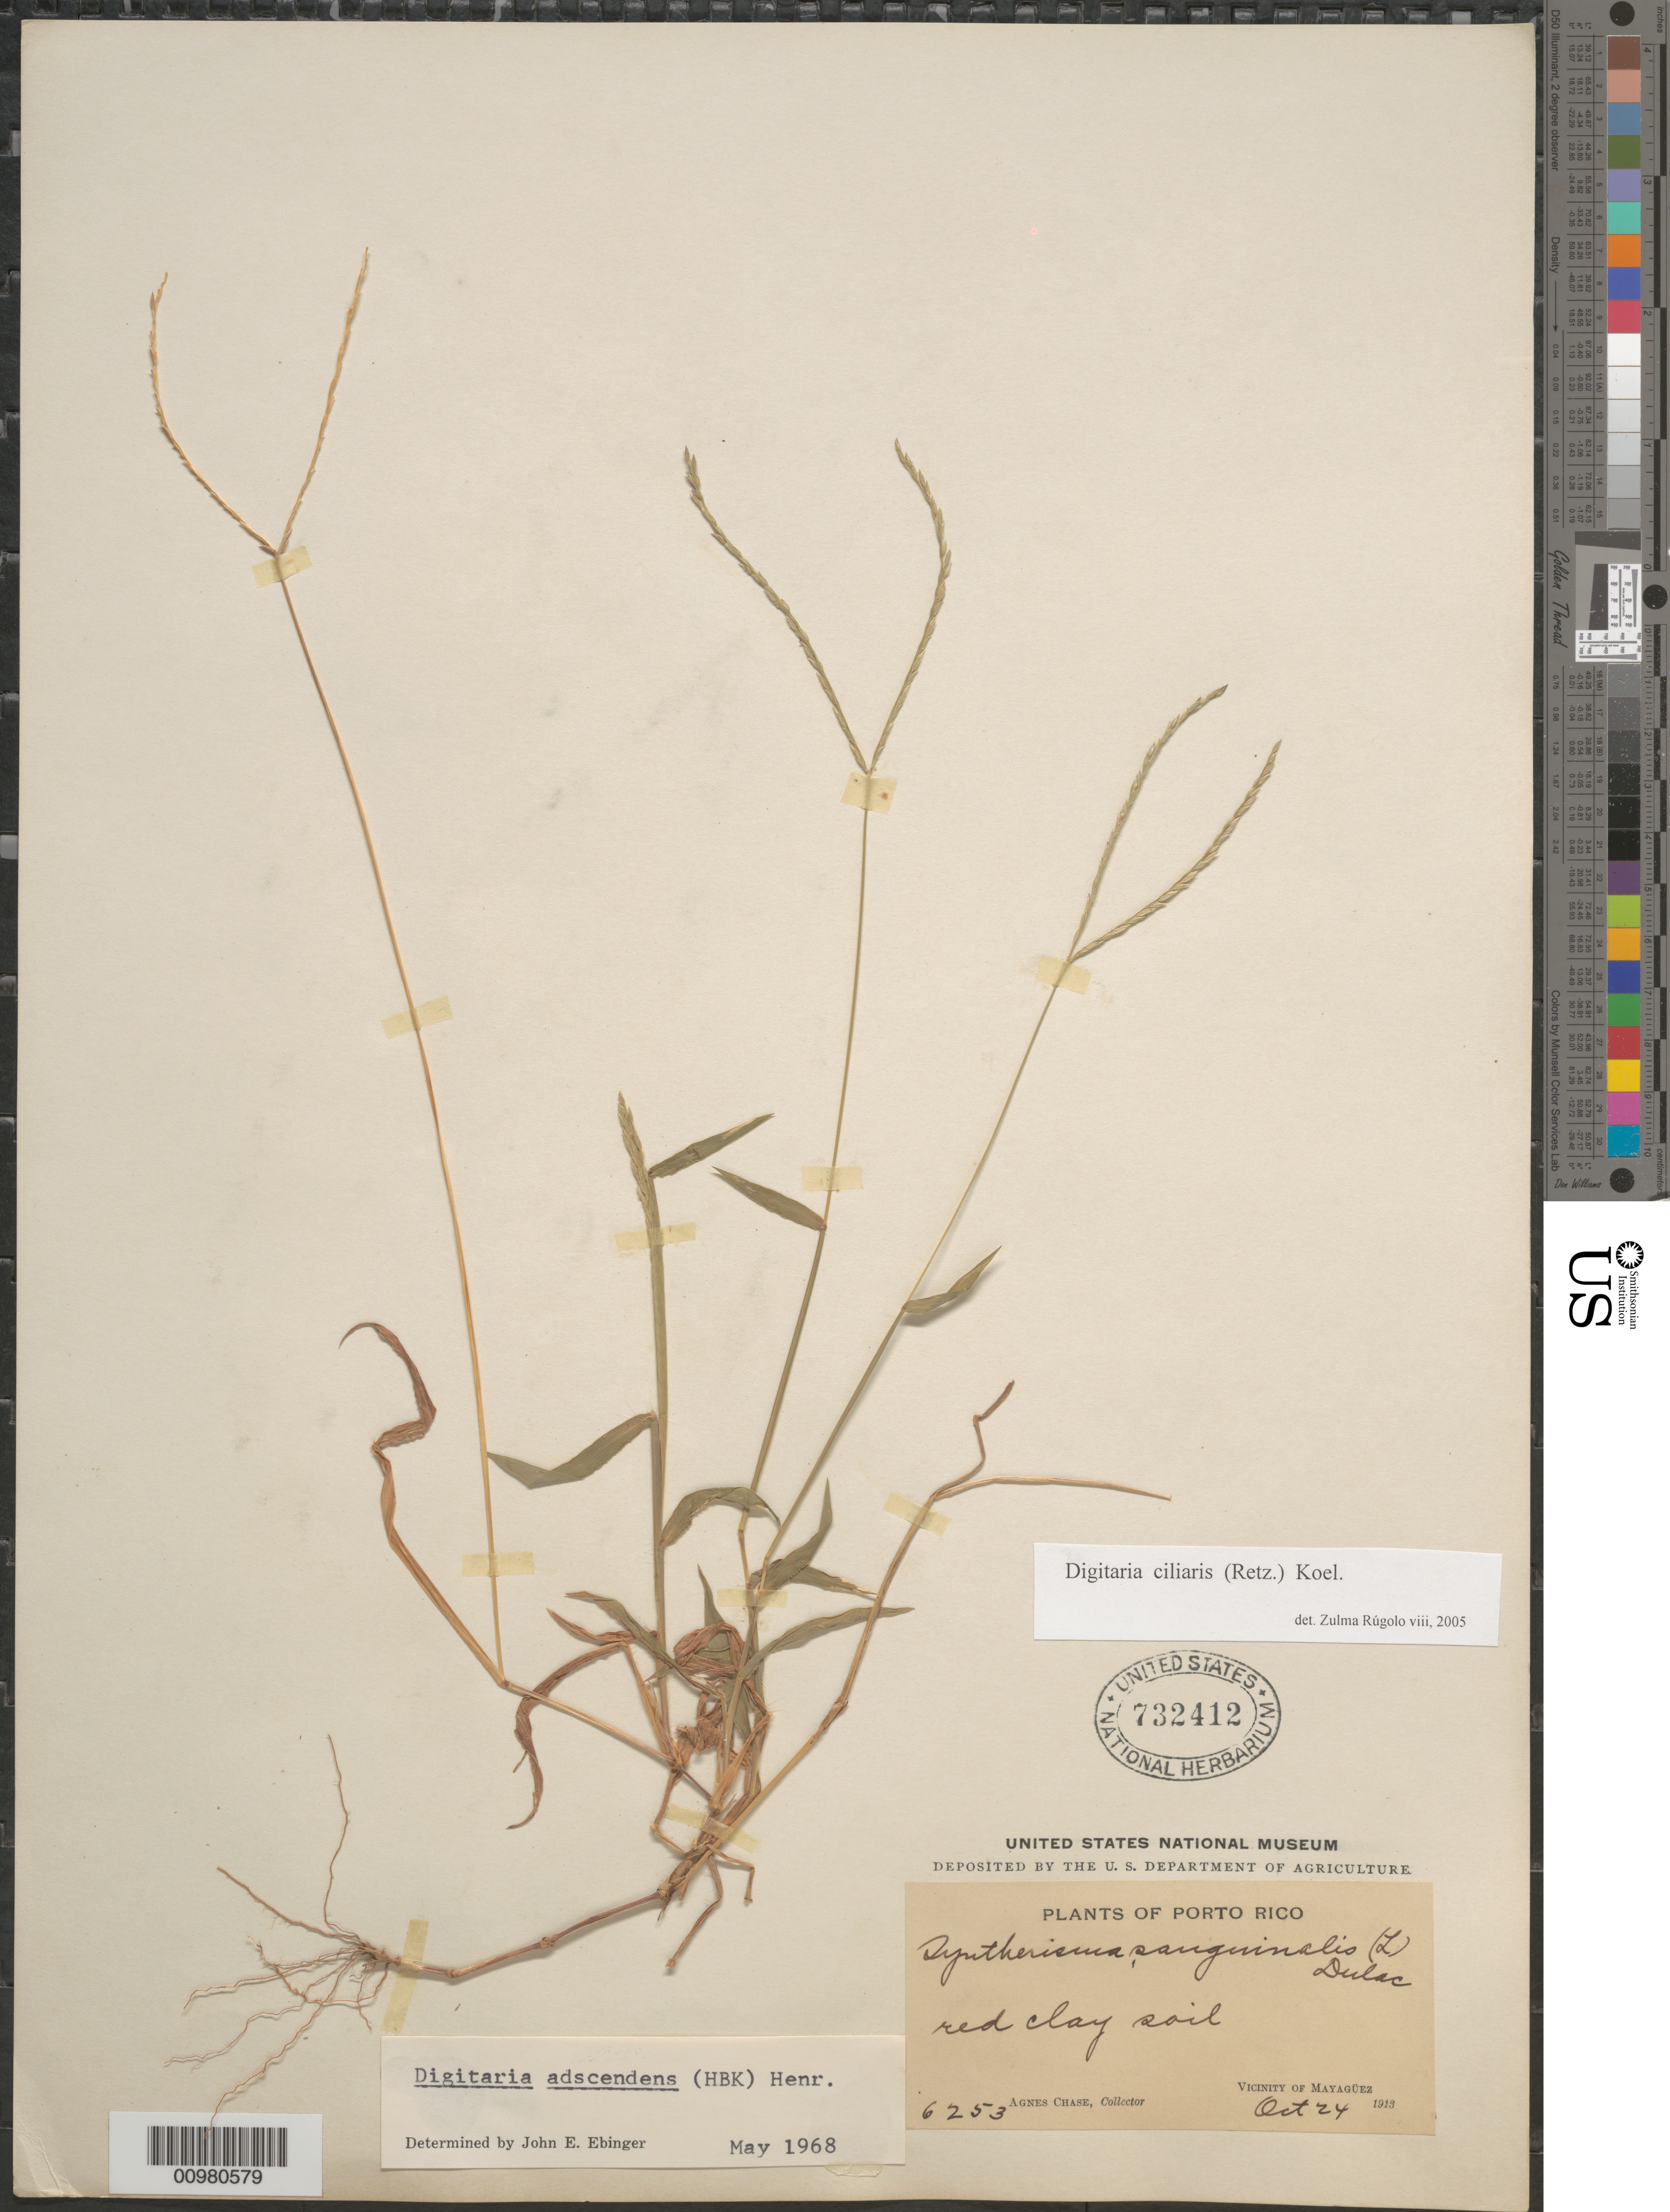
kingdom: Plantae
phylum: Tracheophyta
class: Liliopsida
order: Poales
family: Poaceae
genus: Digitaria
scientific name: Digitaria ciliaris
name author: (Retz.) Koeler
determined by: Rúgolo, Z.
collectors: A. Chase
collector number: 6253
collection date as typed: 24 Oct 1913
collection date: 1913-10-24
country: Puerto Rico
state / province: Mayagüez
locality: Mayagüez, vicinity of.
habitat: Red clay soil.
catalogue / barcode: US 732412